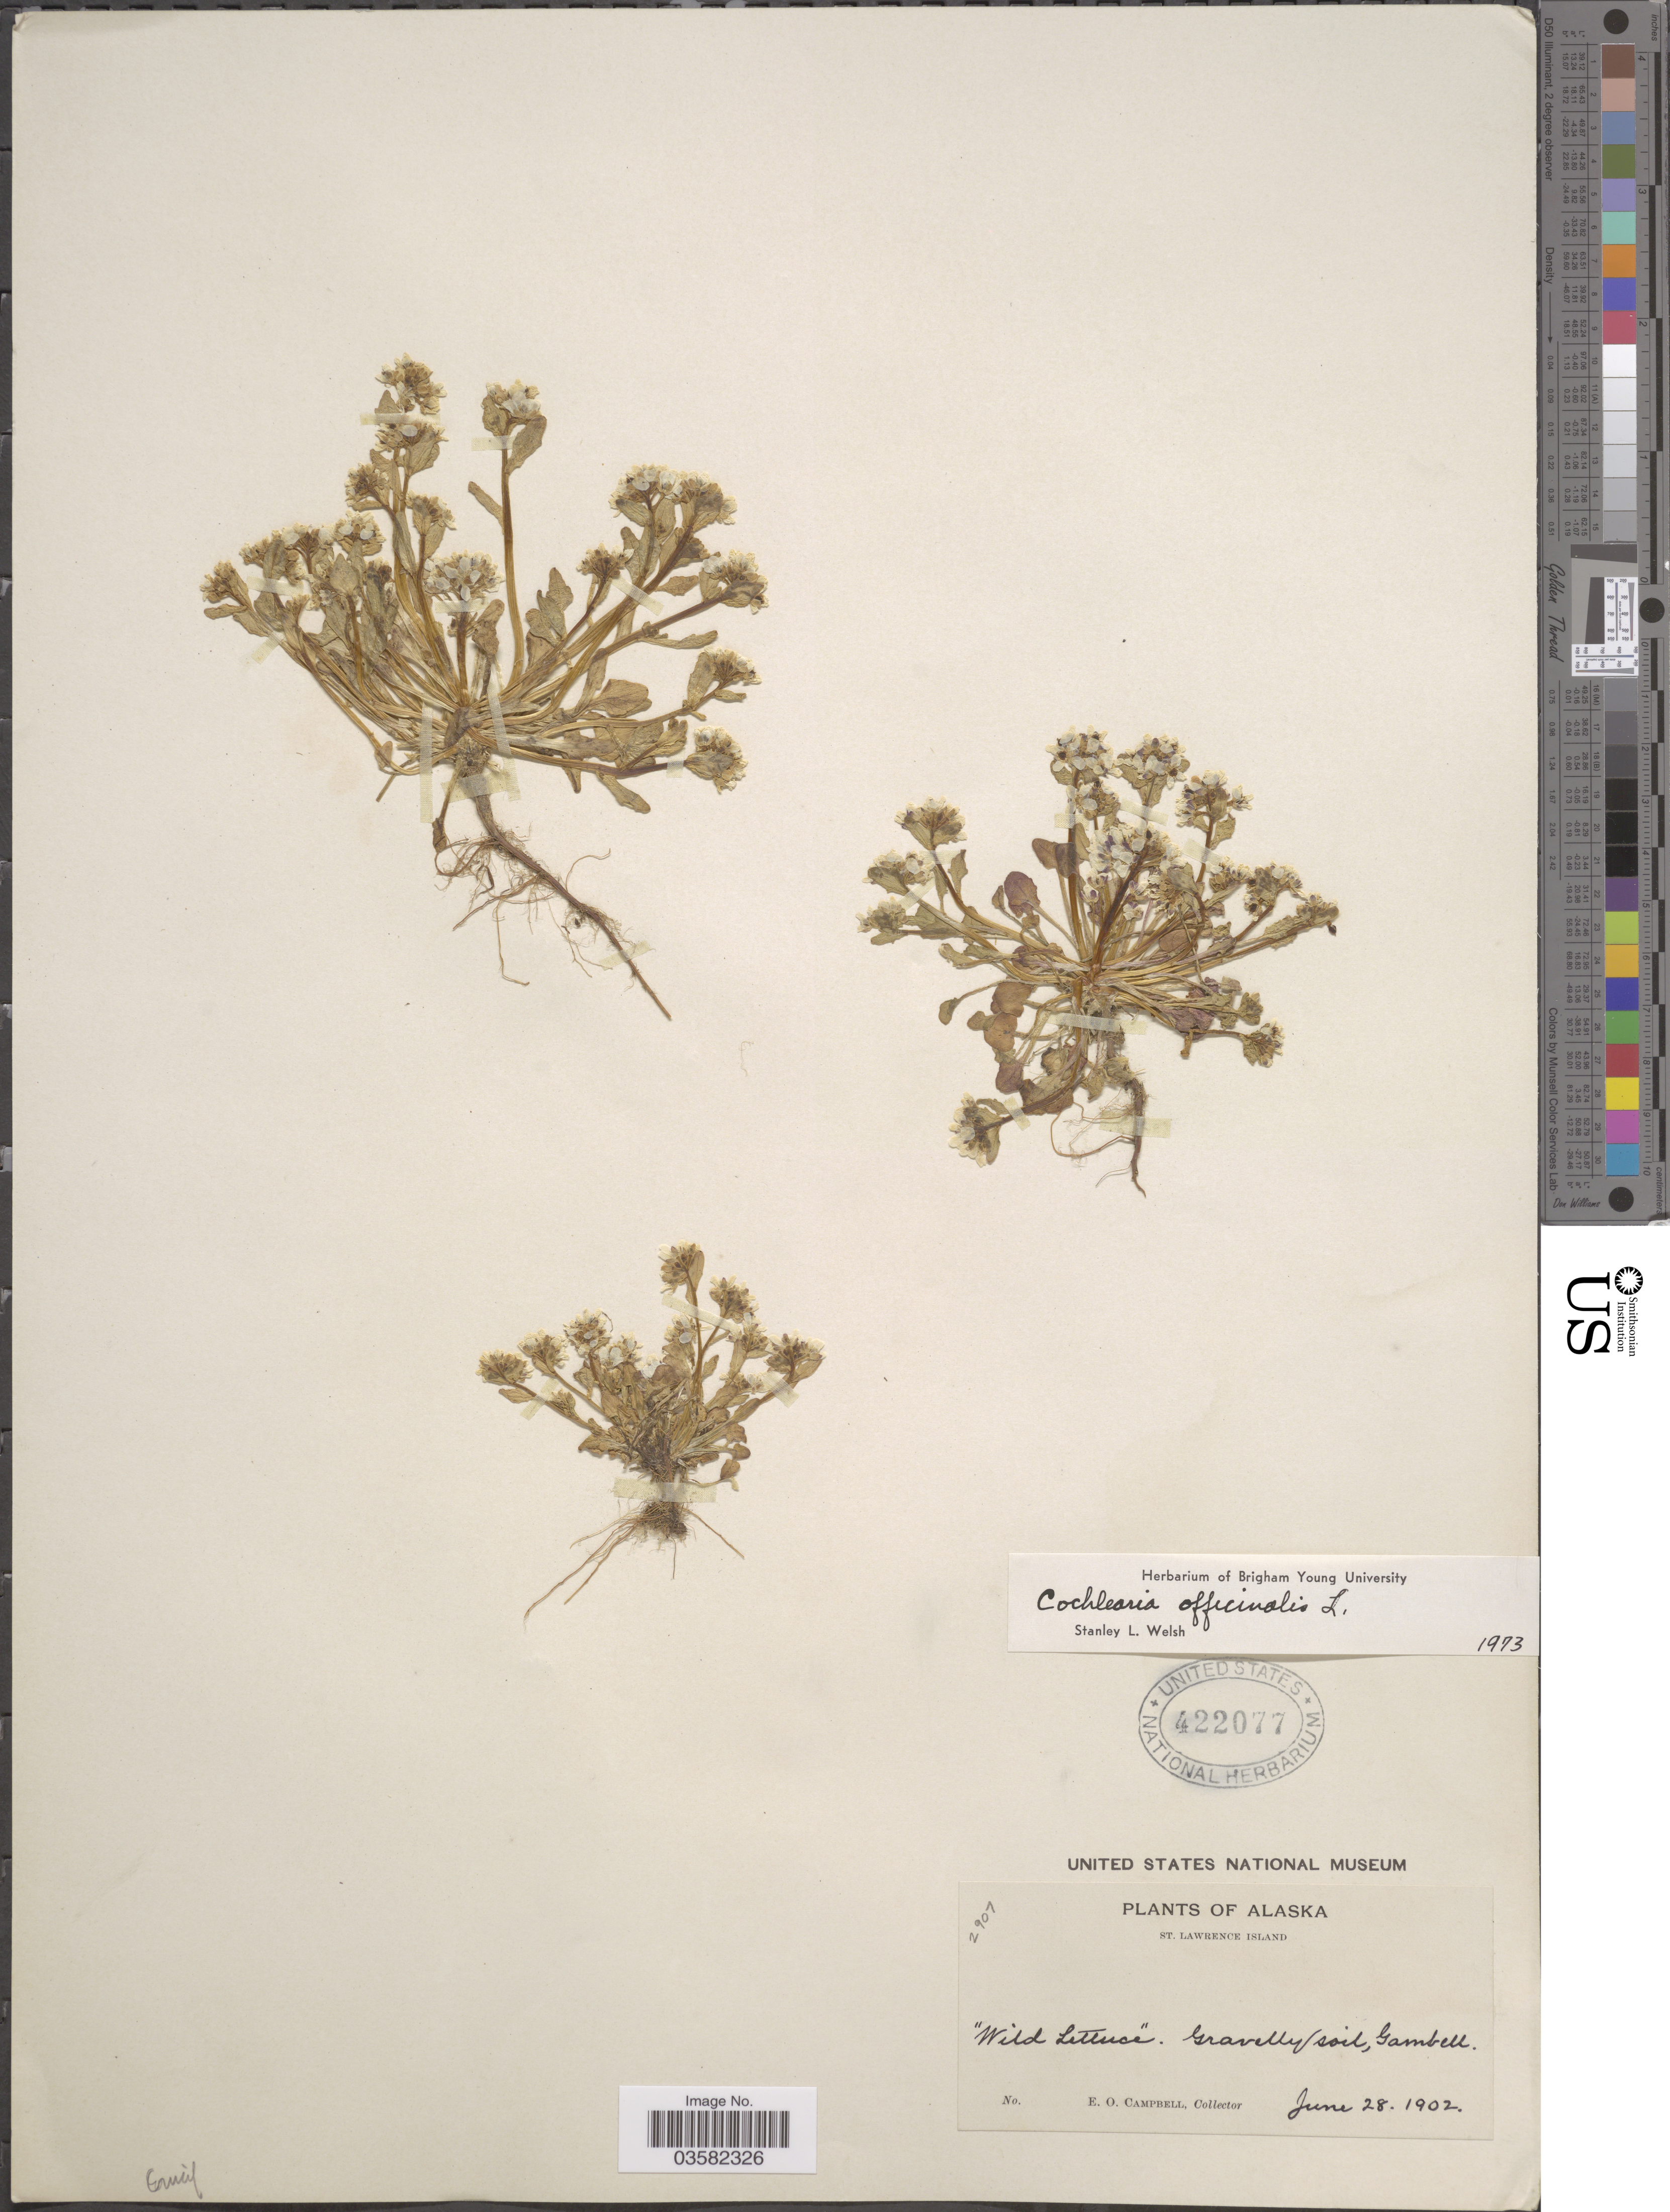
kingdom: Plantae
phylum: Tracheophyta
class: Magnoliopsida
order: Brassicales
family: Brassicaceae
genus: Cochlearia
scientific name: Cochlearia officinalis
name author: L.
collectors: E. Campbell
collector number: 2907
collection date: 1902-06-28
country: United States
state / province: Alaska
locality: St. Lawrence Island.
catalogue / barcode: US 422077